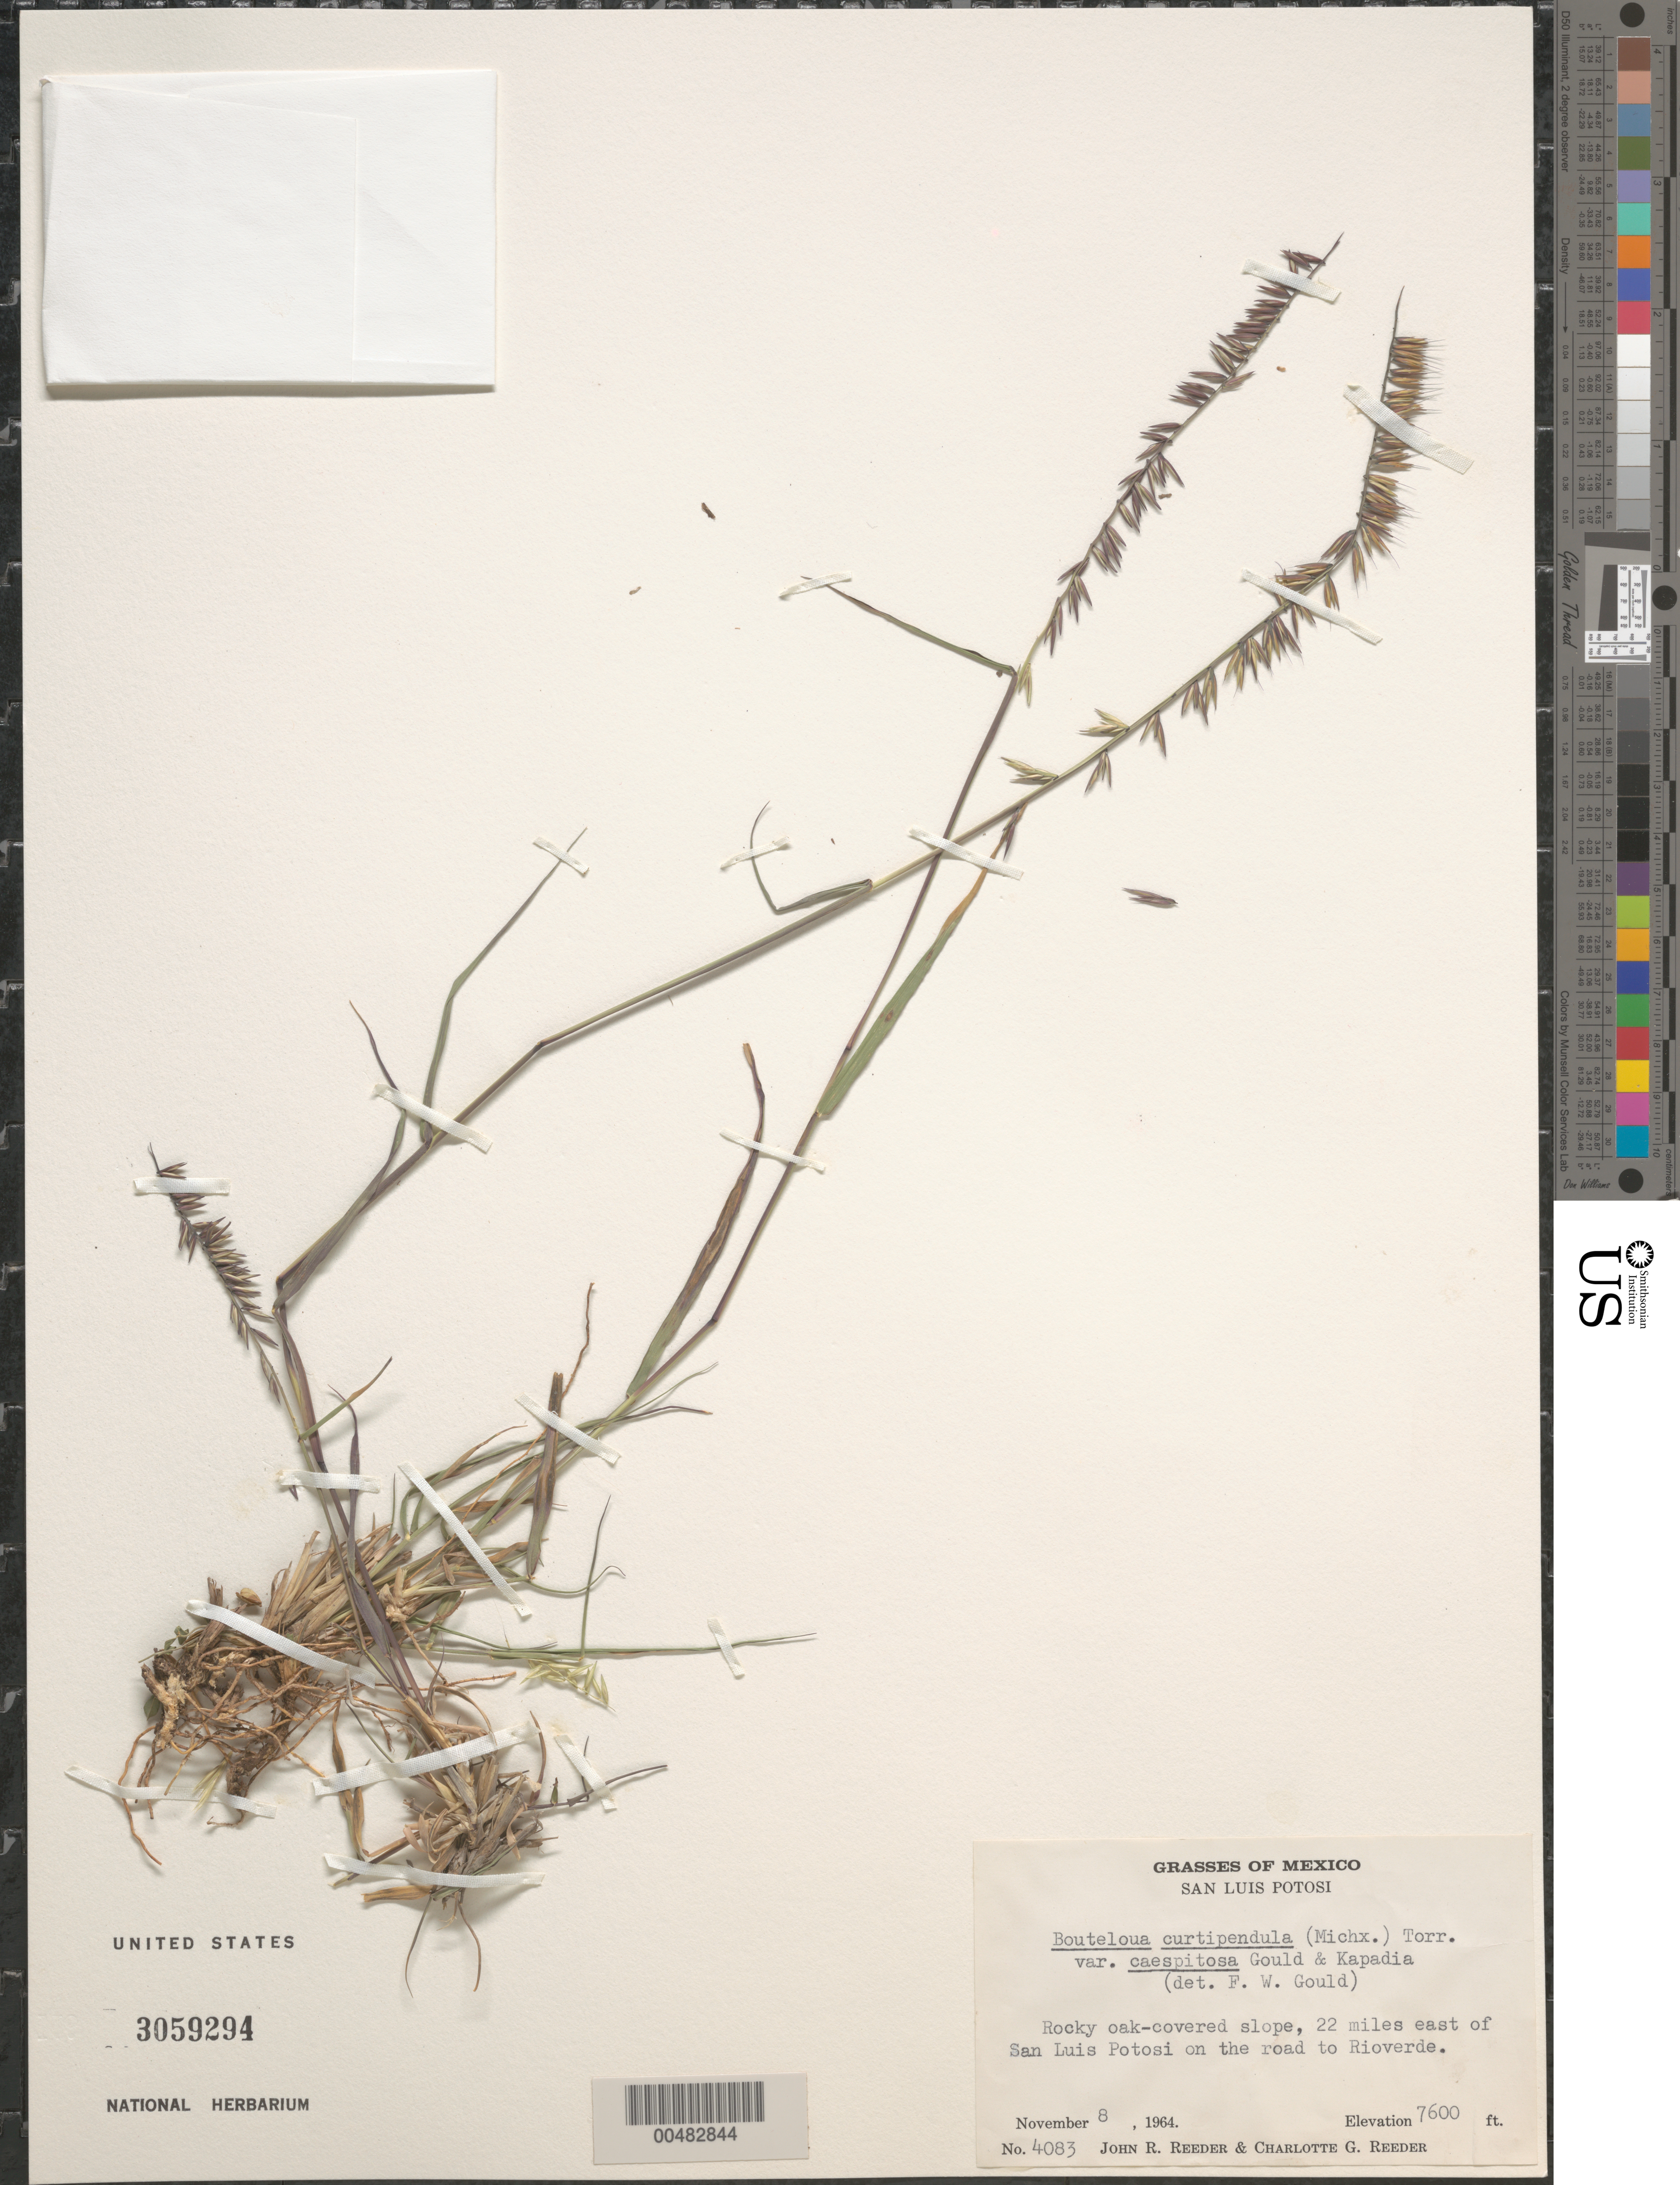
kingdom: Plantae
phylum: Tracheophyta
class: Liliopsida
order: Poales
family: Poaceae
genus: Bouteloua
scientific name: Bouteloua curtipendula var. caespitosa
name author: Gould & Kapadia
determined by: Gould, F. W.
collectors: J. R. Reeder & C. G. Reeder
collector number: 4083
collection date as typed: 8 Nov 1964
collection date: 1964-11-08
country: Mexico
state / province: San Luis Potosi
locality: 22 mi E of San Luis Potosi on the road to Rioverde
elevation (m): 2316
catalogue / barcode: US 3059294